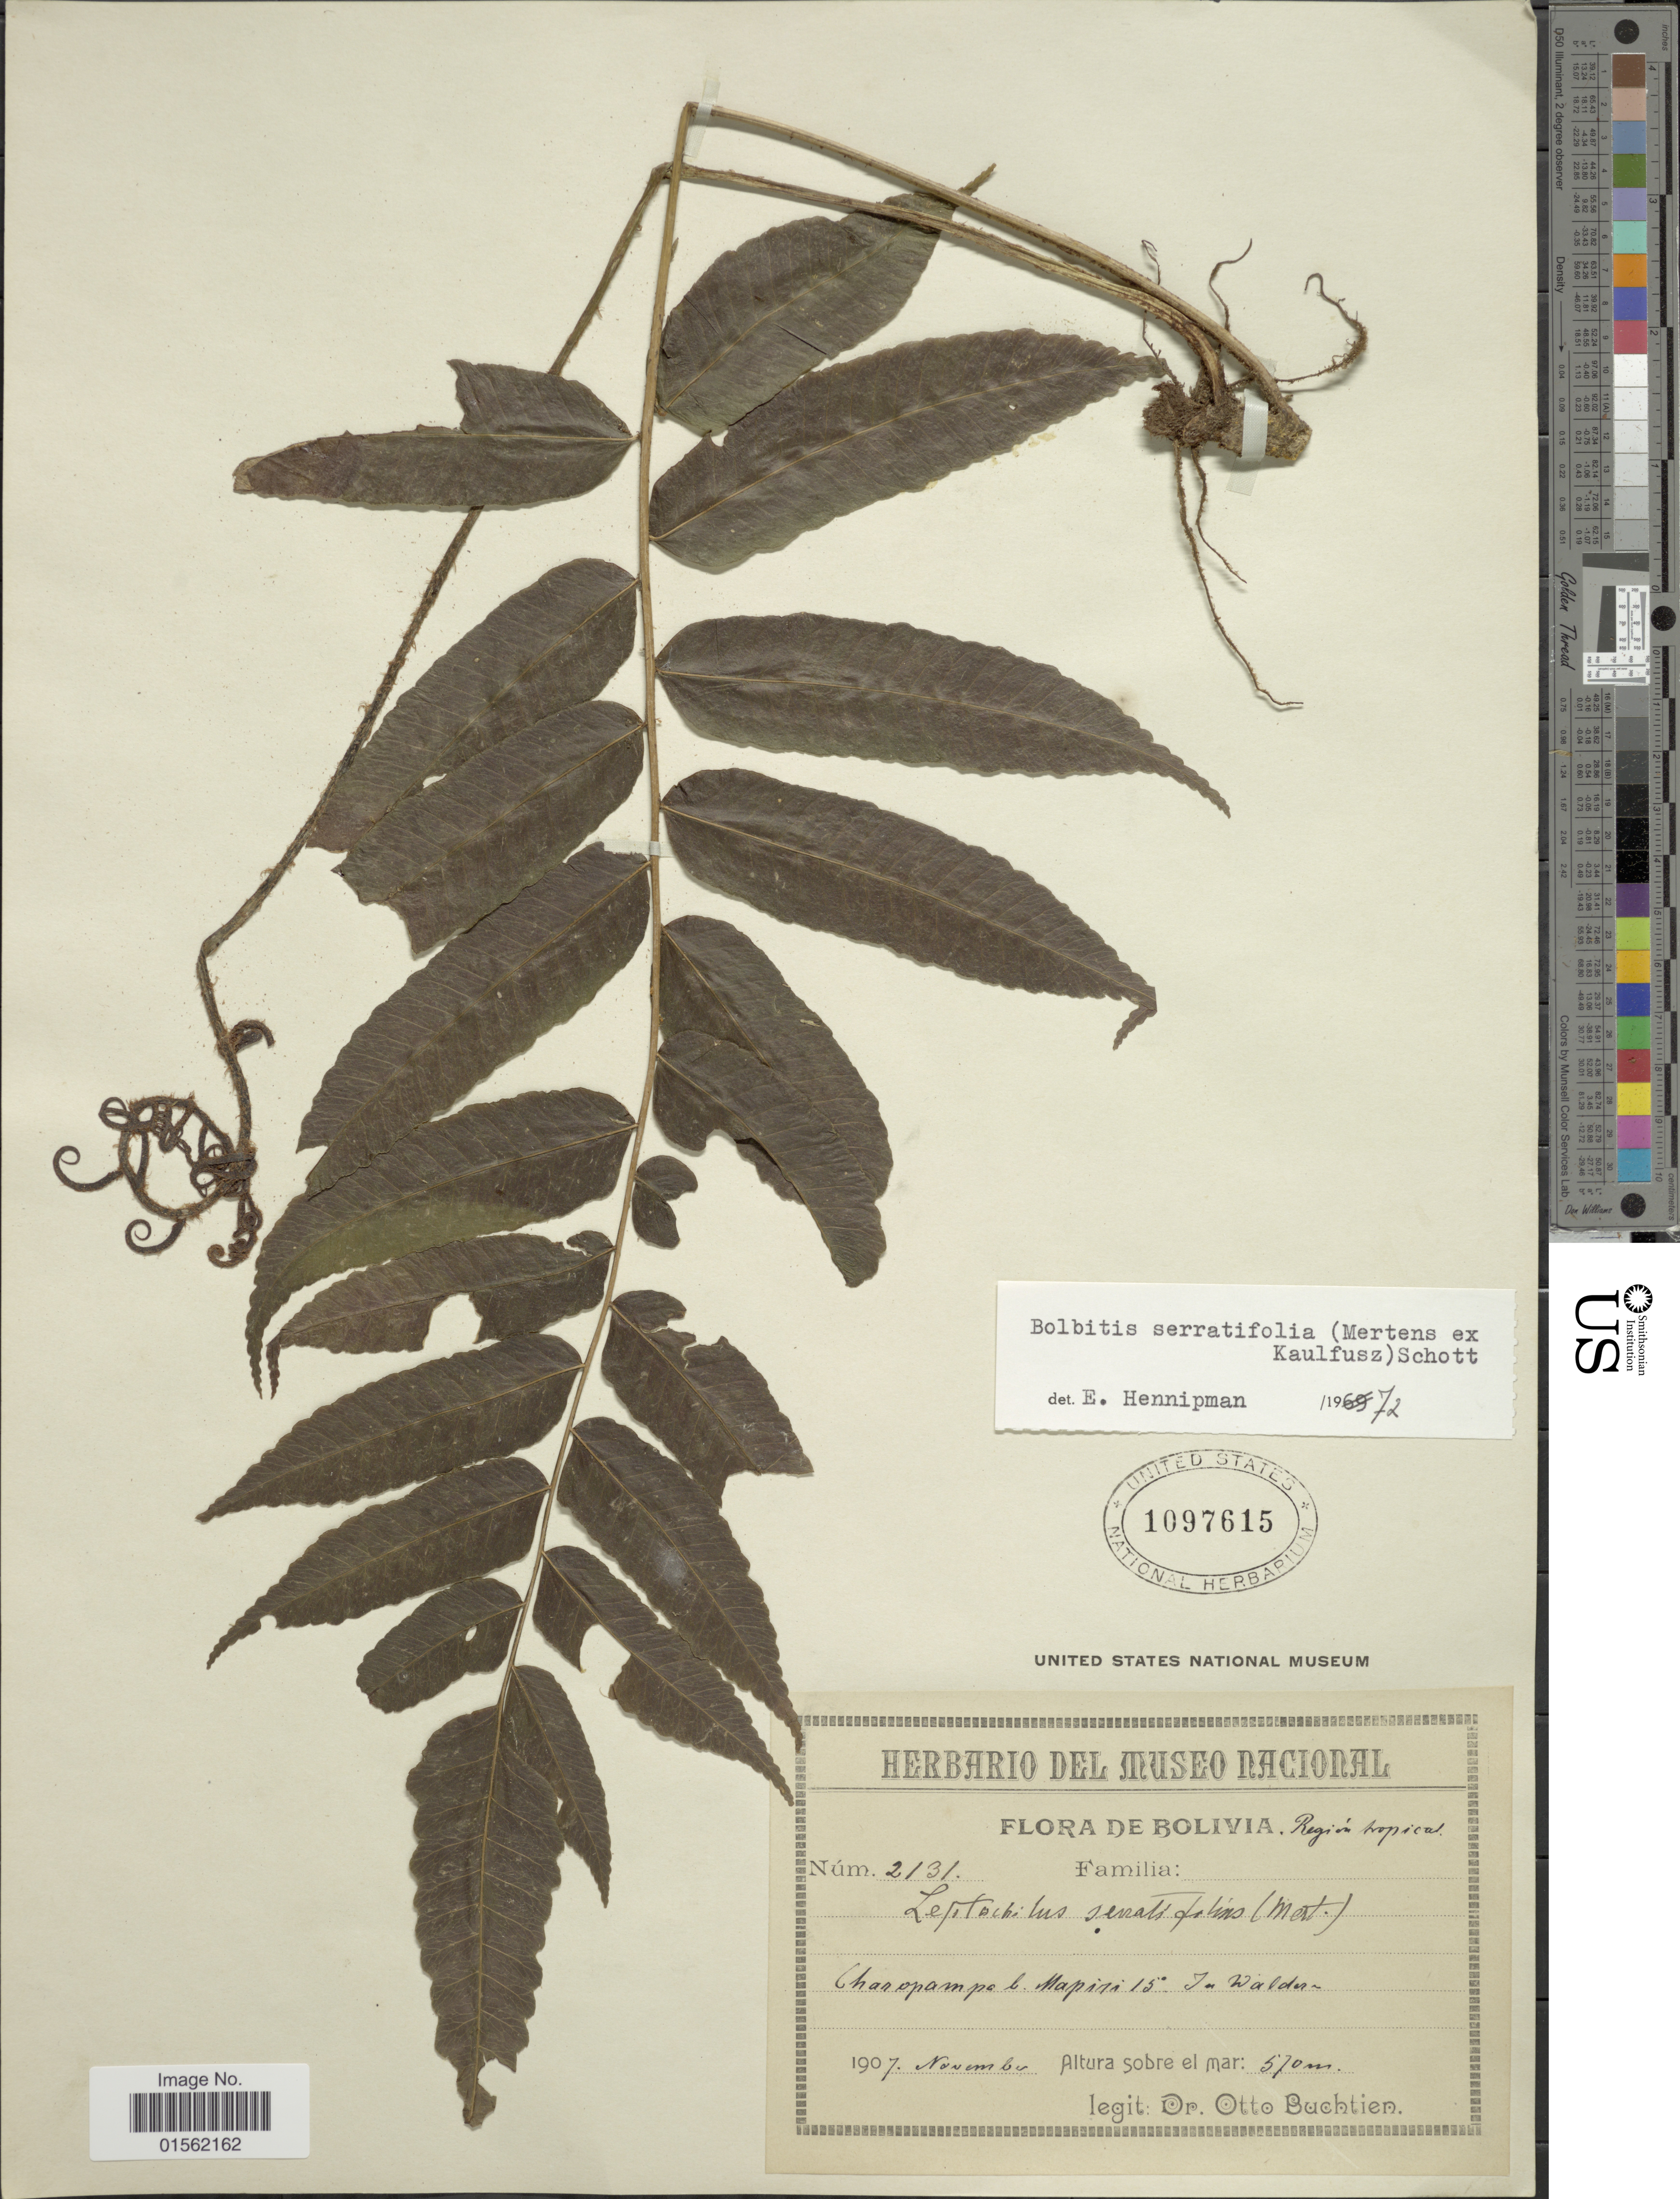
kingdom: Plantae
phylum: Tracheophyta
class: Polypodiopsida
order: Polypodiales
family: Dryopteridaceae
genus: Bolbitis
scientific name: Bolbitis serratifolia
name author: (Mert. ex Kaulf.) Schott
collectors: O. Buchtien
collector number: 2131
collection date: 1907-11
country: Bolivia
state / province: La Paz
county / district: Mapiri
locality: Región tropical, Charopampa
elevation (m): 570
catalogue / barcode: US 1097615